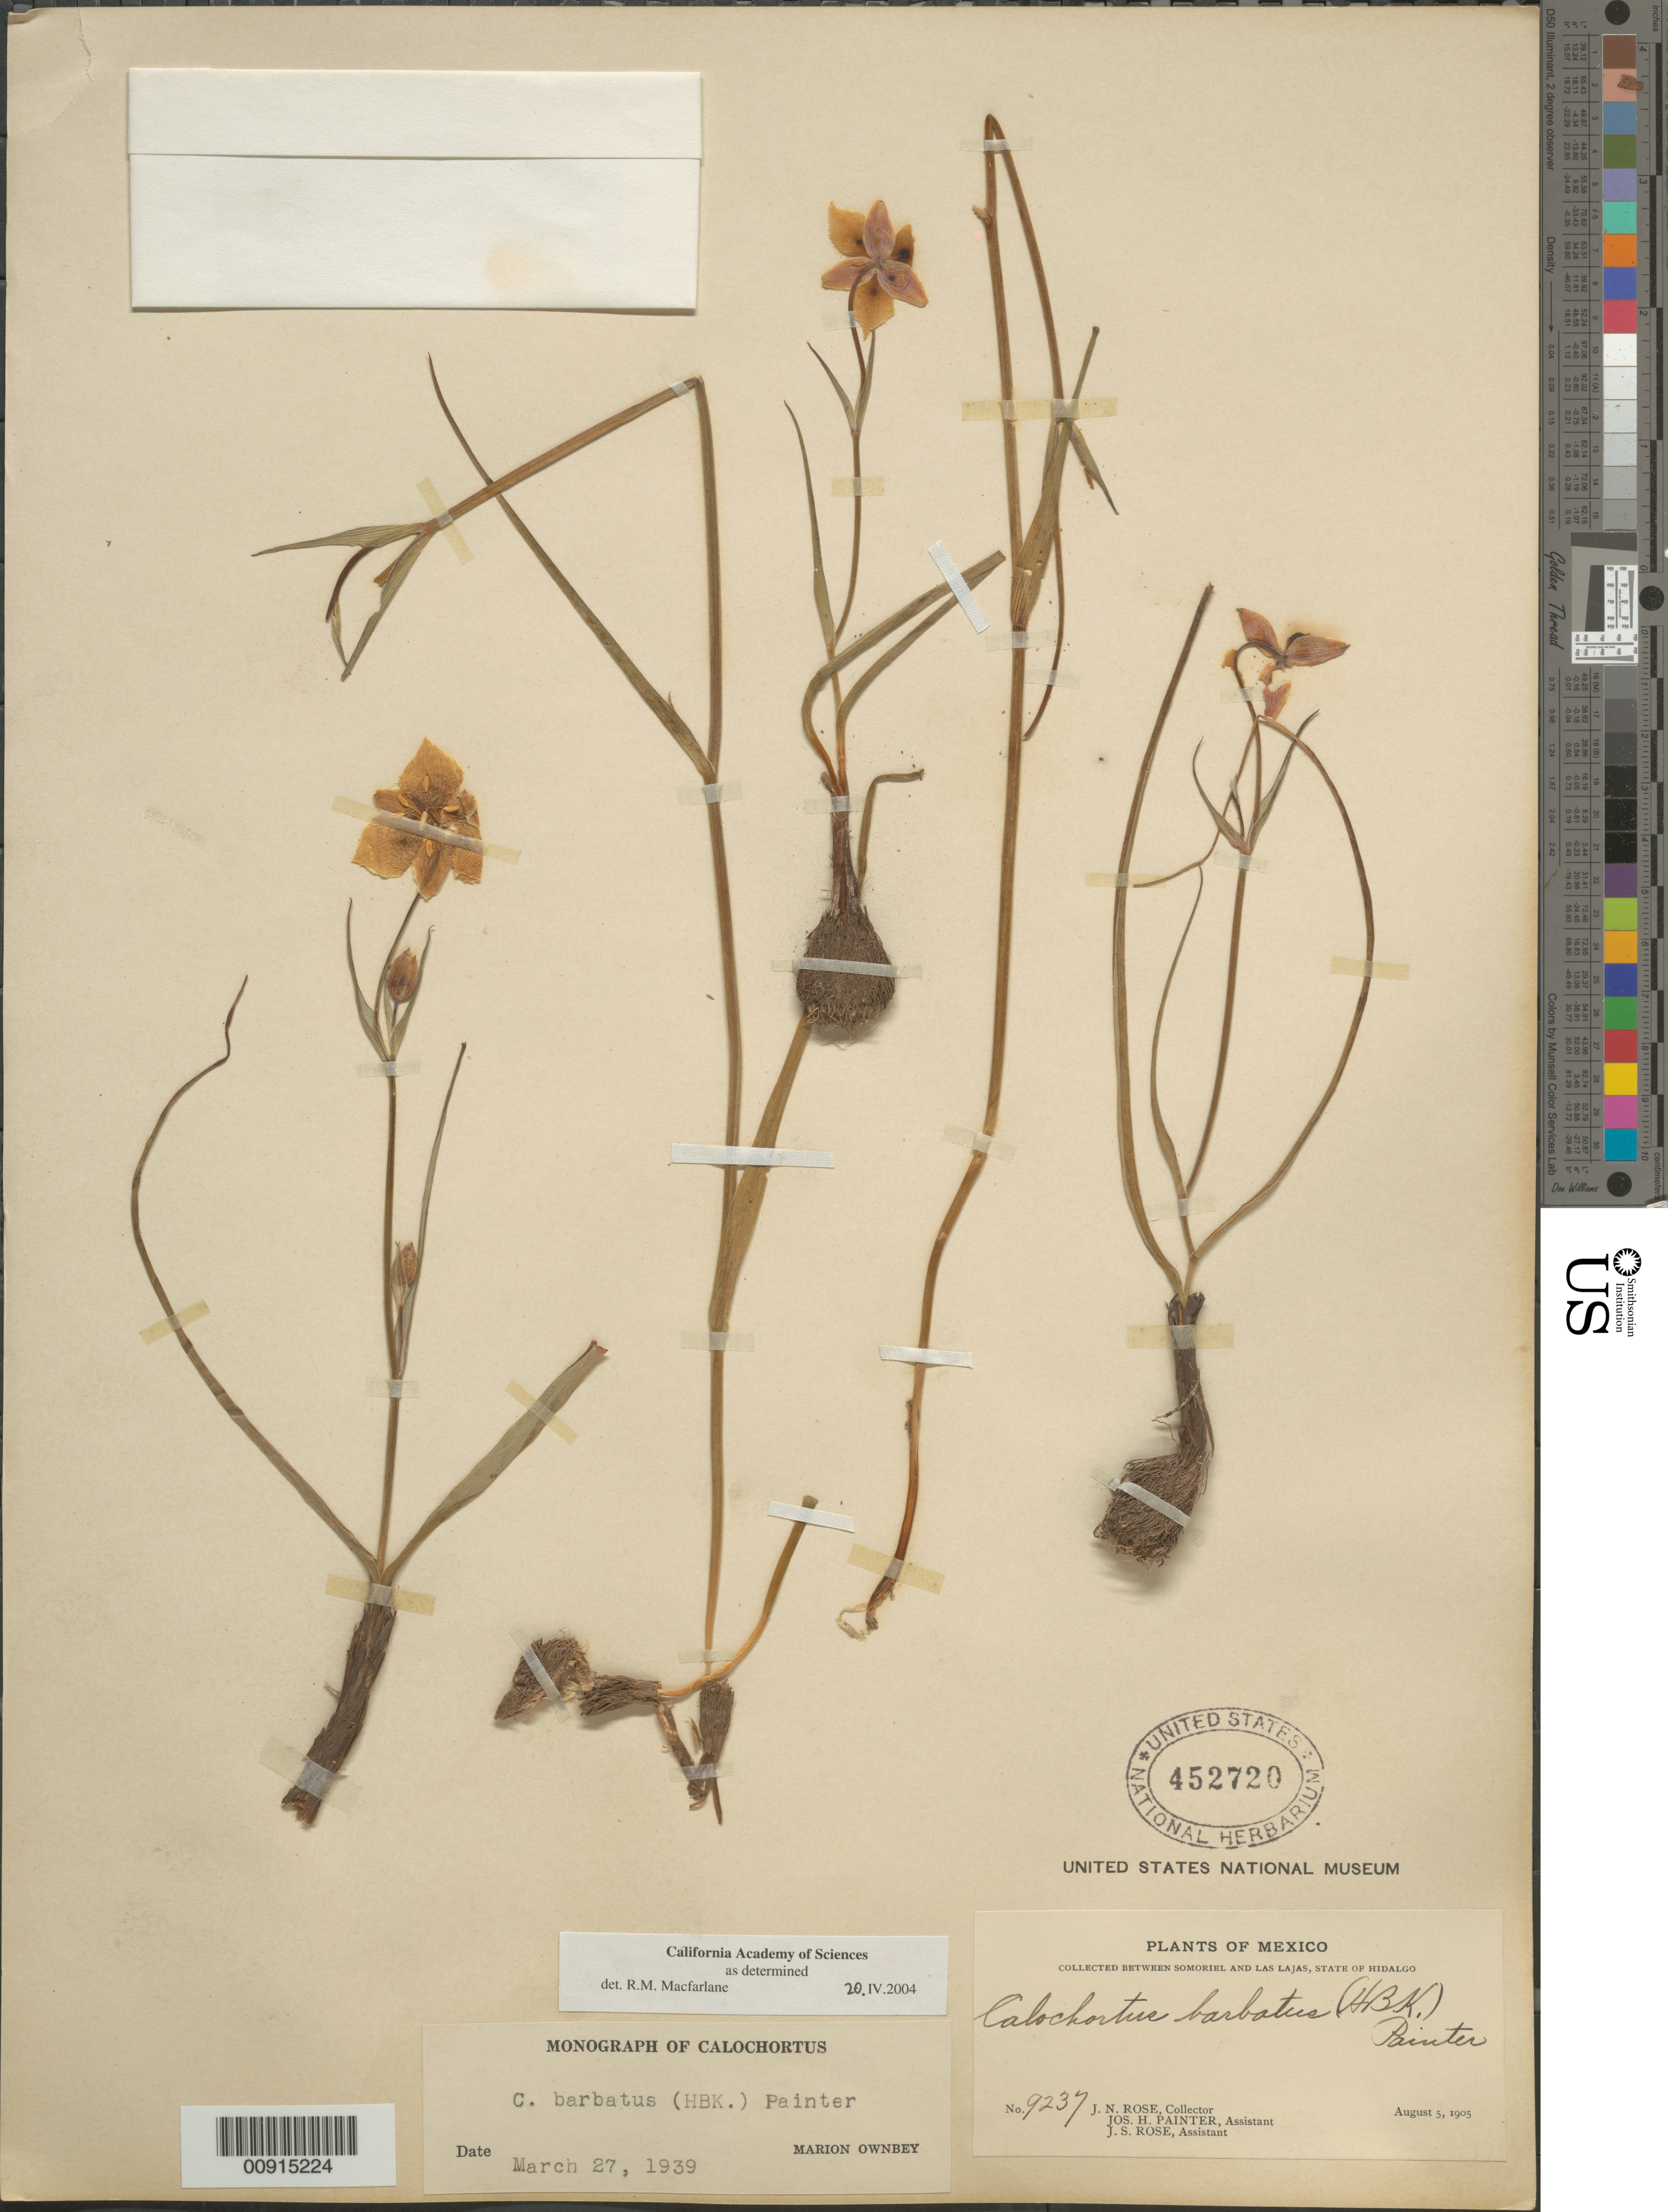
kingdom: Plantae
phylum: Tracheophyta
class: Liliopsida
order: Liliales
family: Liliaceae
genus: Calochortus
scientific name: Calochortus barbatus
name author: (Kunth) J.H. Painter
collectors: J. N. Rose, J. H. Painter & J. S. Rose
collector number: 9237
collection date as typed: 05 Aug 1905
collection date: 1905-08-05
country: Mexico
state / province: Hidalgo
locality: Between Somoriel and Las Lajas, State of Hidalgo.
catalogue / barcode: US 452720